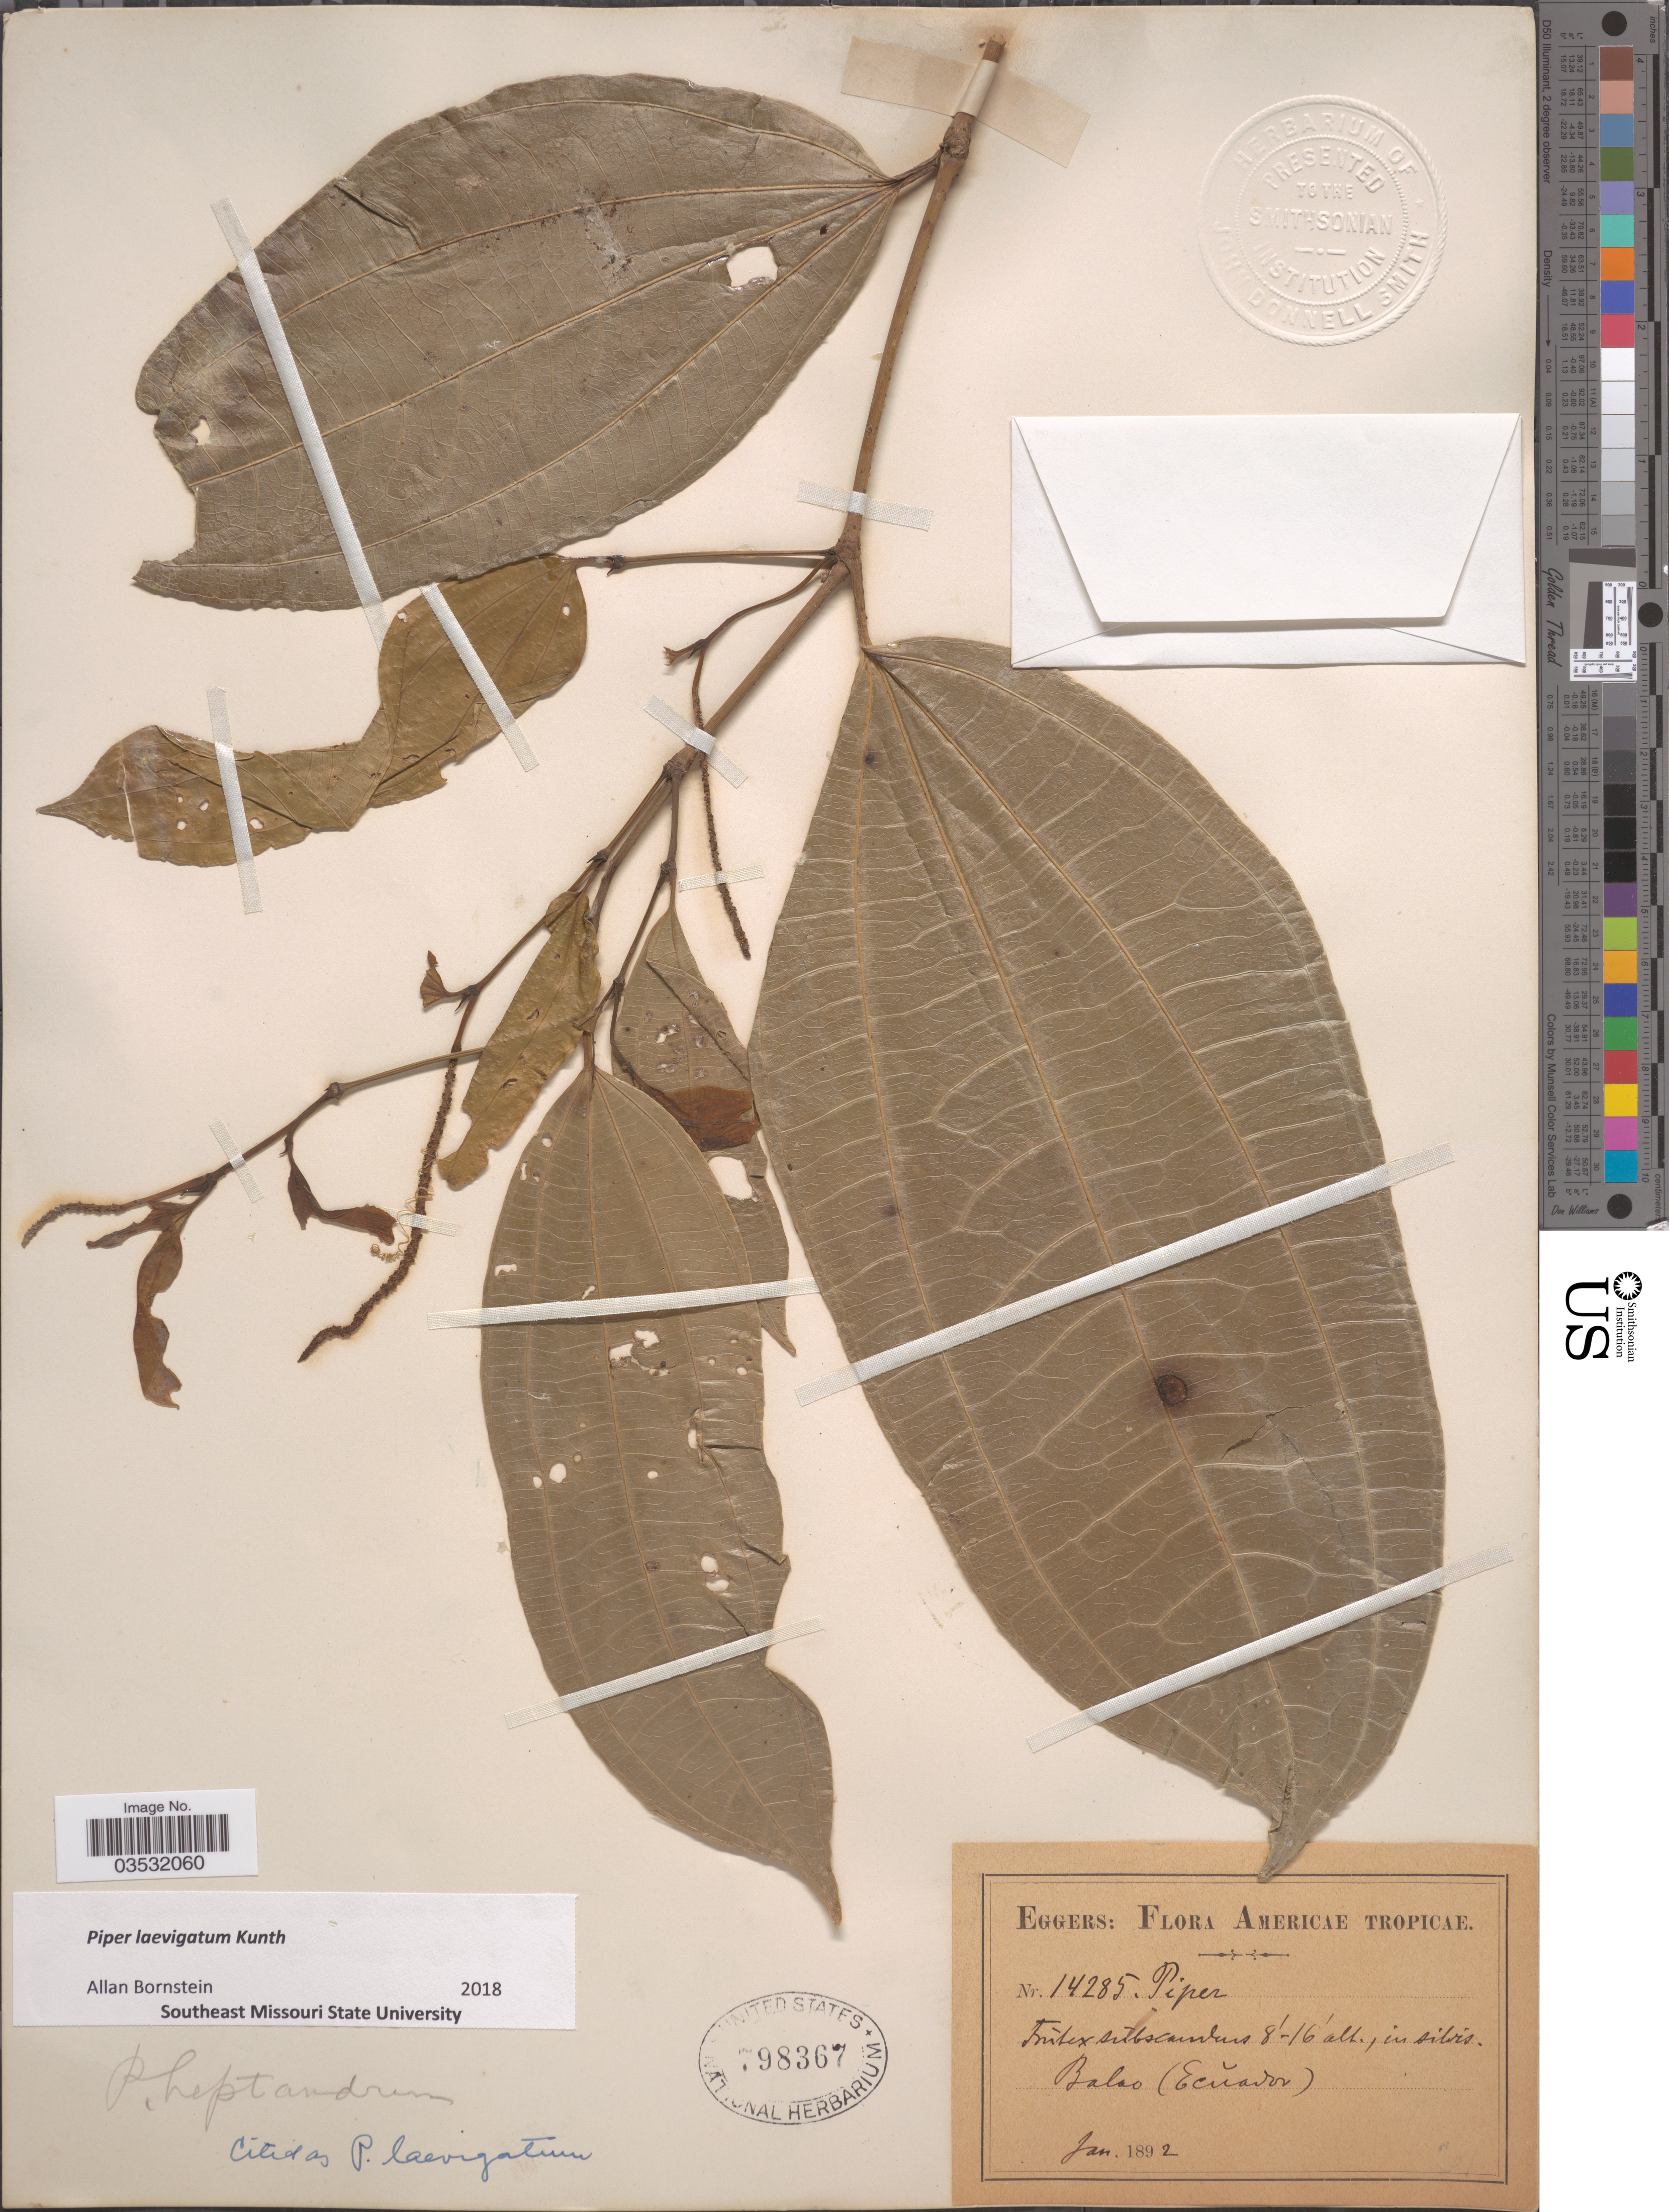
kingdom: Plantae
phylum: Tracheophyta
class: Magnoliopsida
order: Piperales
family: Piperaceae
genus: Piper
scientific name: Piper laevigatum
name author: Kunth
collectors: -. Eggers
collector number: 14285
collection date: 1892-01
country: Ecuador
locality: Americae tropicae. In silvis, Balao (Ecuador).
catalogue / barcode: US 798367